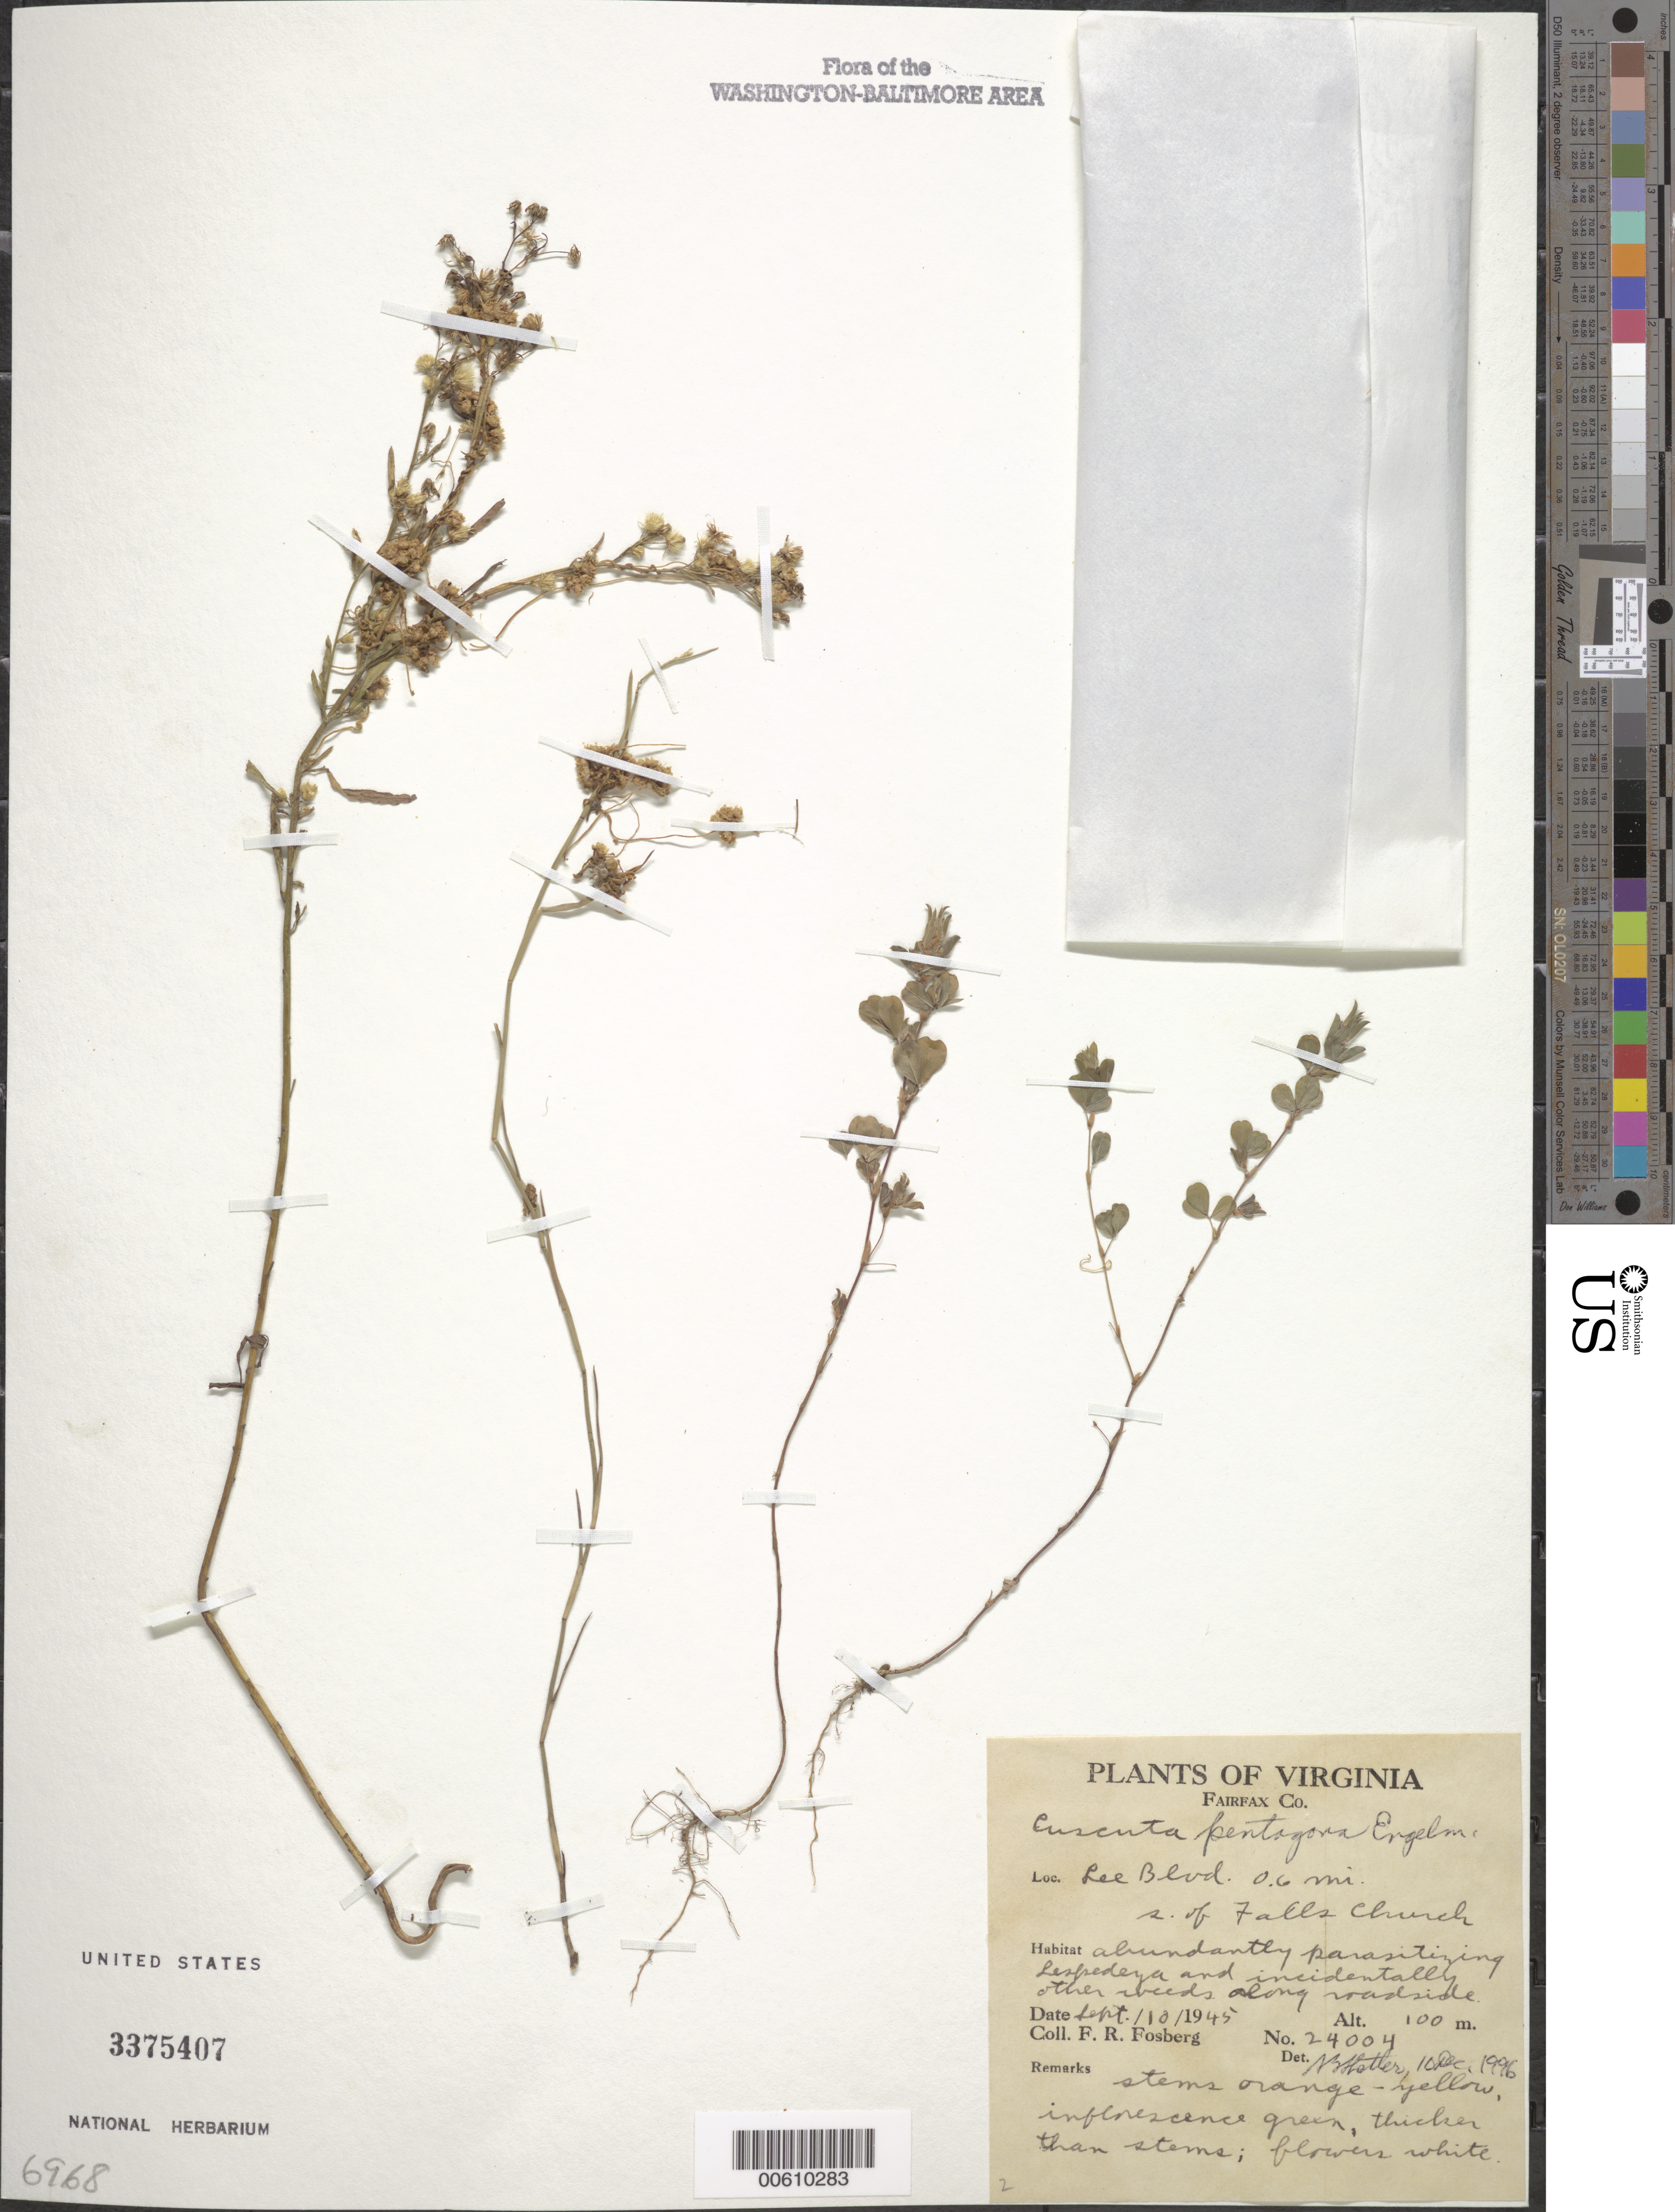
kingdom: Plantae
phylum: Tracheophyta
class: Magnoliopsida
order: Solanales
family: Convolvulaceae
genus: Cuscuta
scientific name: Cuscuta pentagona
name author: Engelm.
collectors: F. R. Fosberg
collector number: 24004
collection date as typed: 10 Sep 1945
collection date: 1945-09-10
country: United States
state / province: Virginia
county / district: Fairfax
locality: Lee Blvd., S of Falls Church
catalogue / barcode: US 3375407